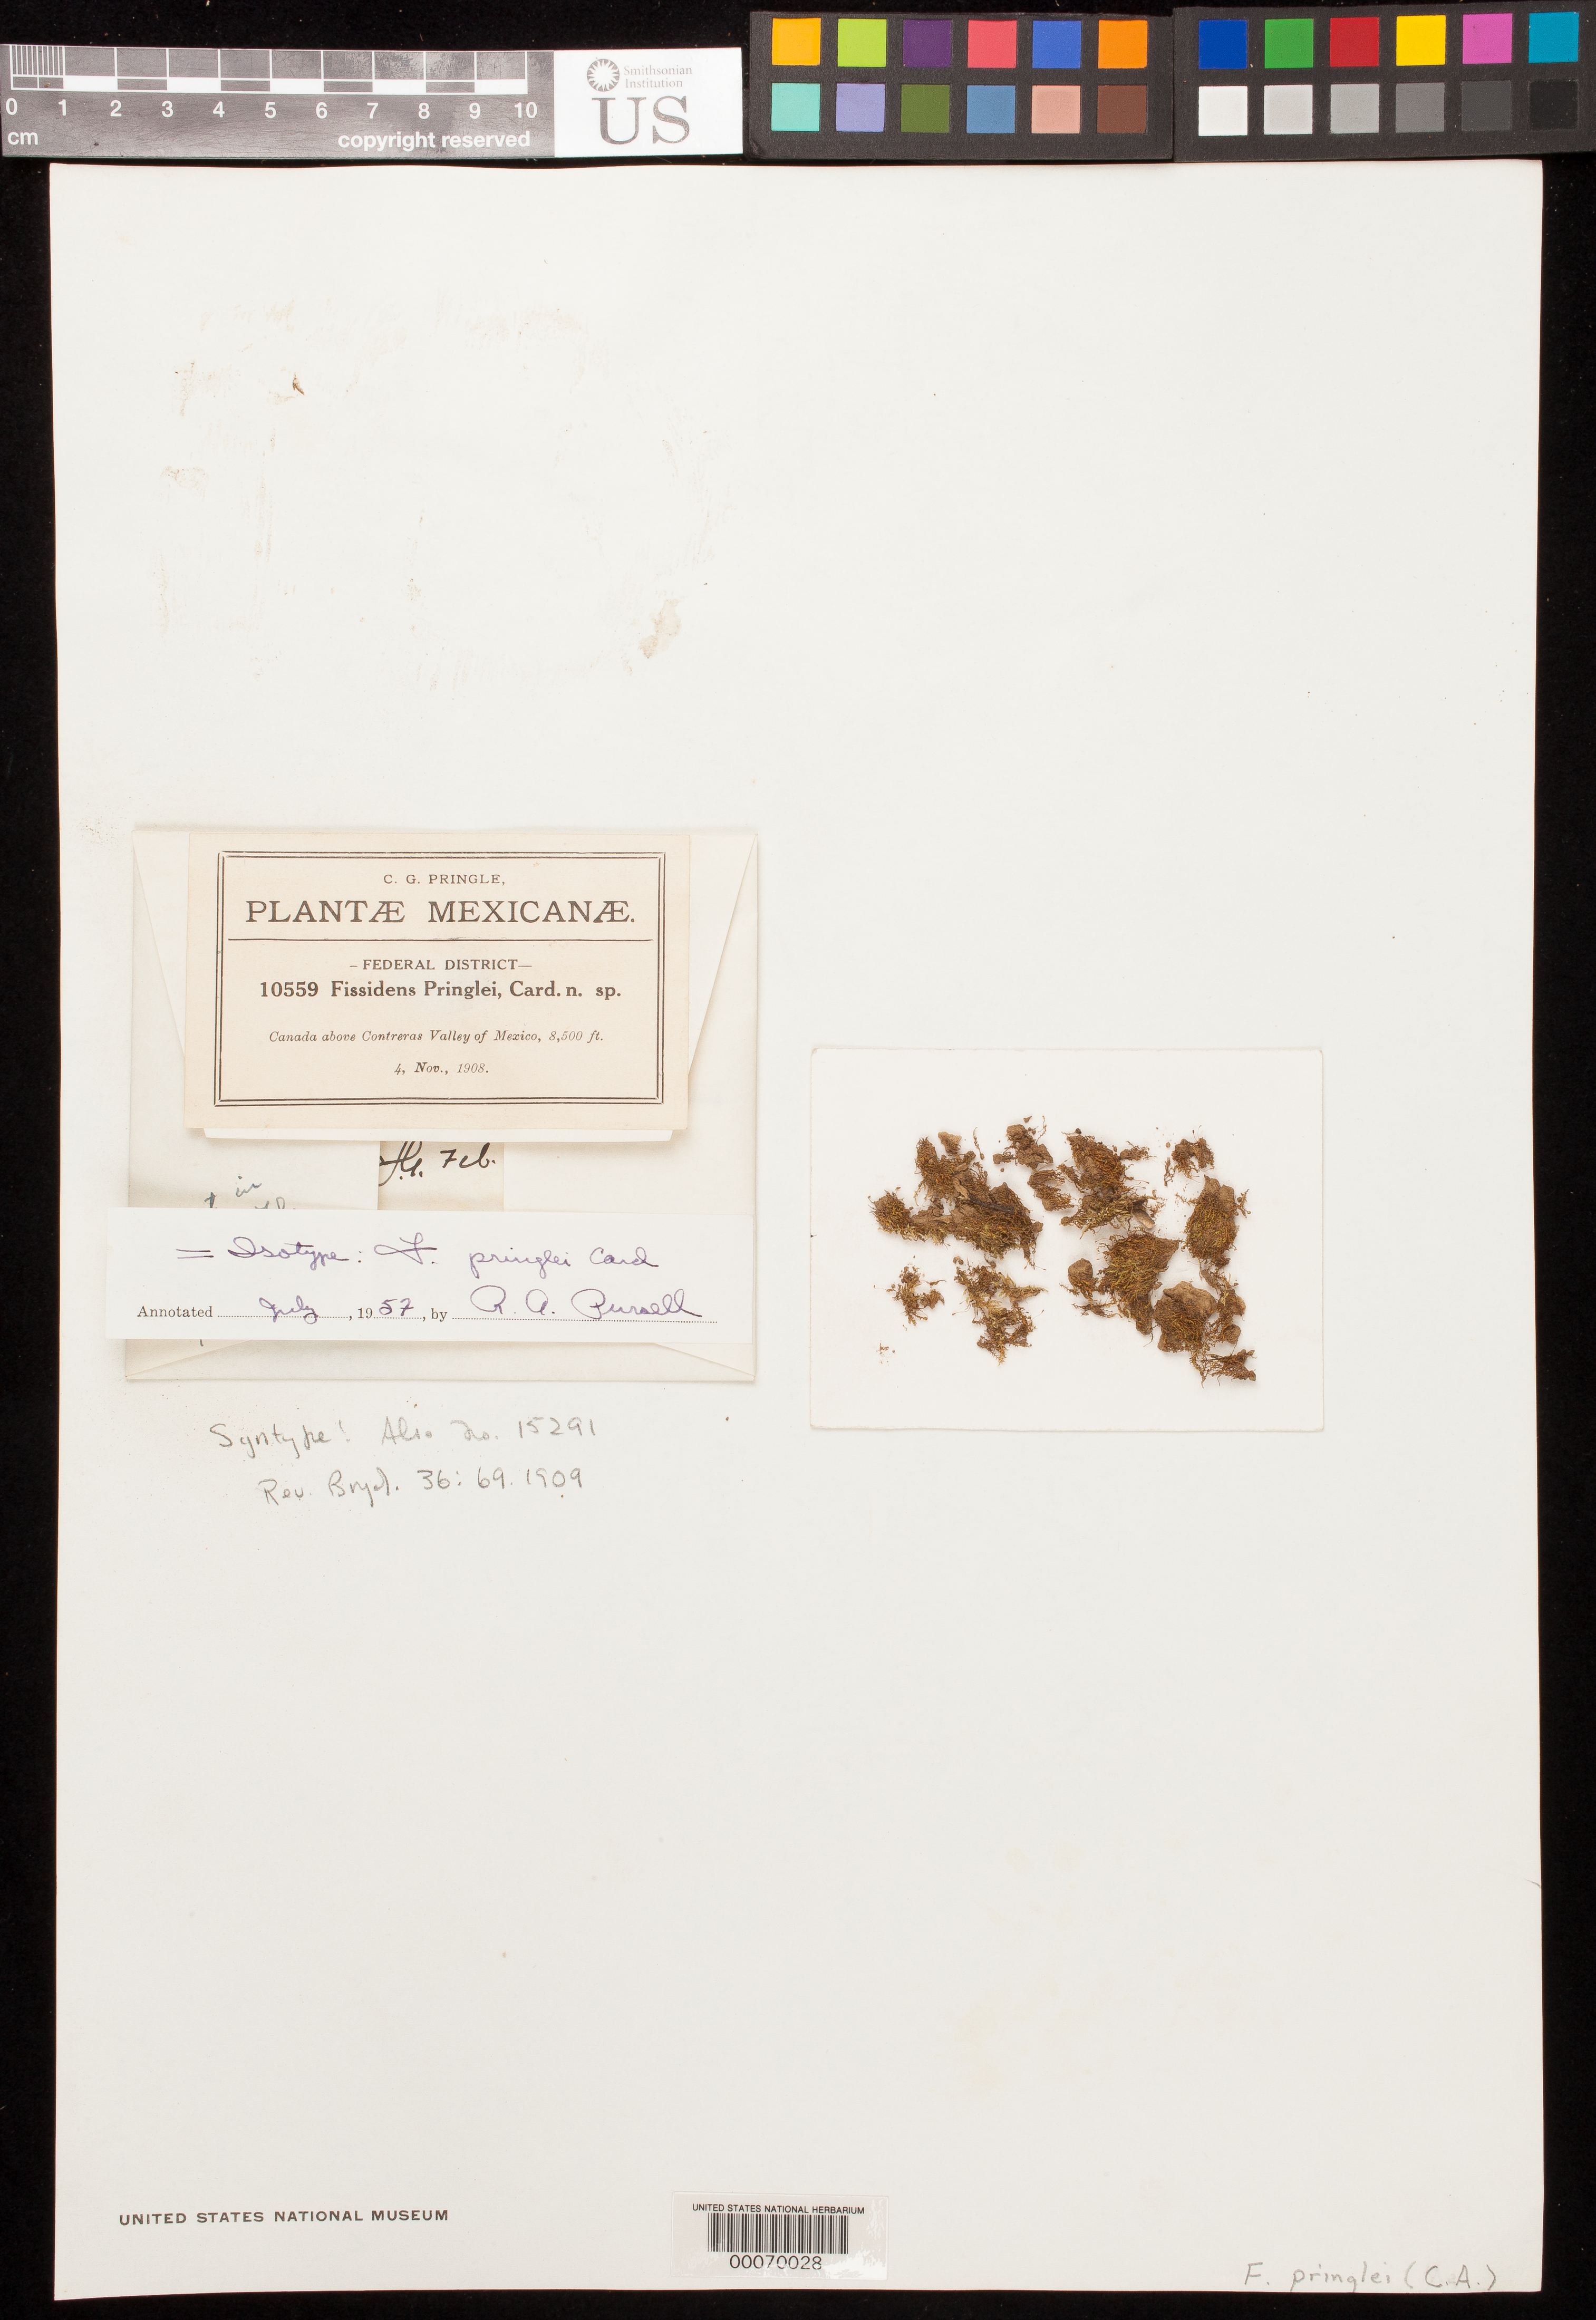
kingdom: Plantae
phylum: Bryophyta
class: Bryopsida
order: Dicranales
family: Fissidentaceae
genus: Fissidens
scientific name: Fissidens pringlei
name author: Cardot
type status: Syntype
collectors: C. G. Pringle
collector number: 10559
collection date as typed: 04 Nov 1908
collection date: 1908-11-04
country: Mexico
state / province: Distrito Federal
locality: Canada above Contreras Valley at Mexico.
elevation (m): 2591